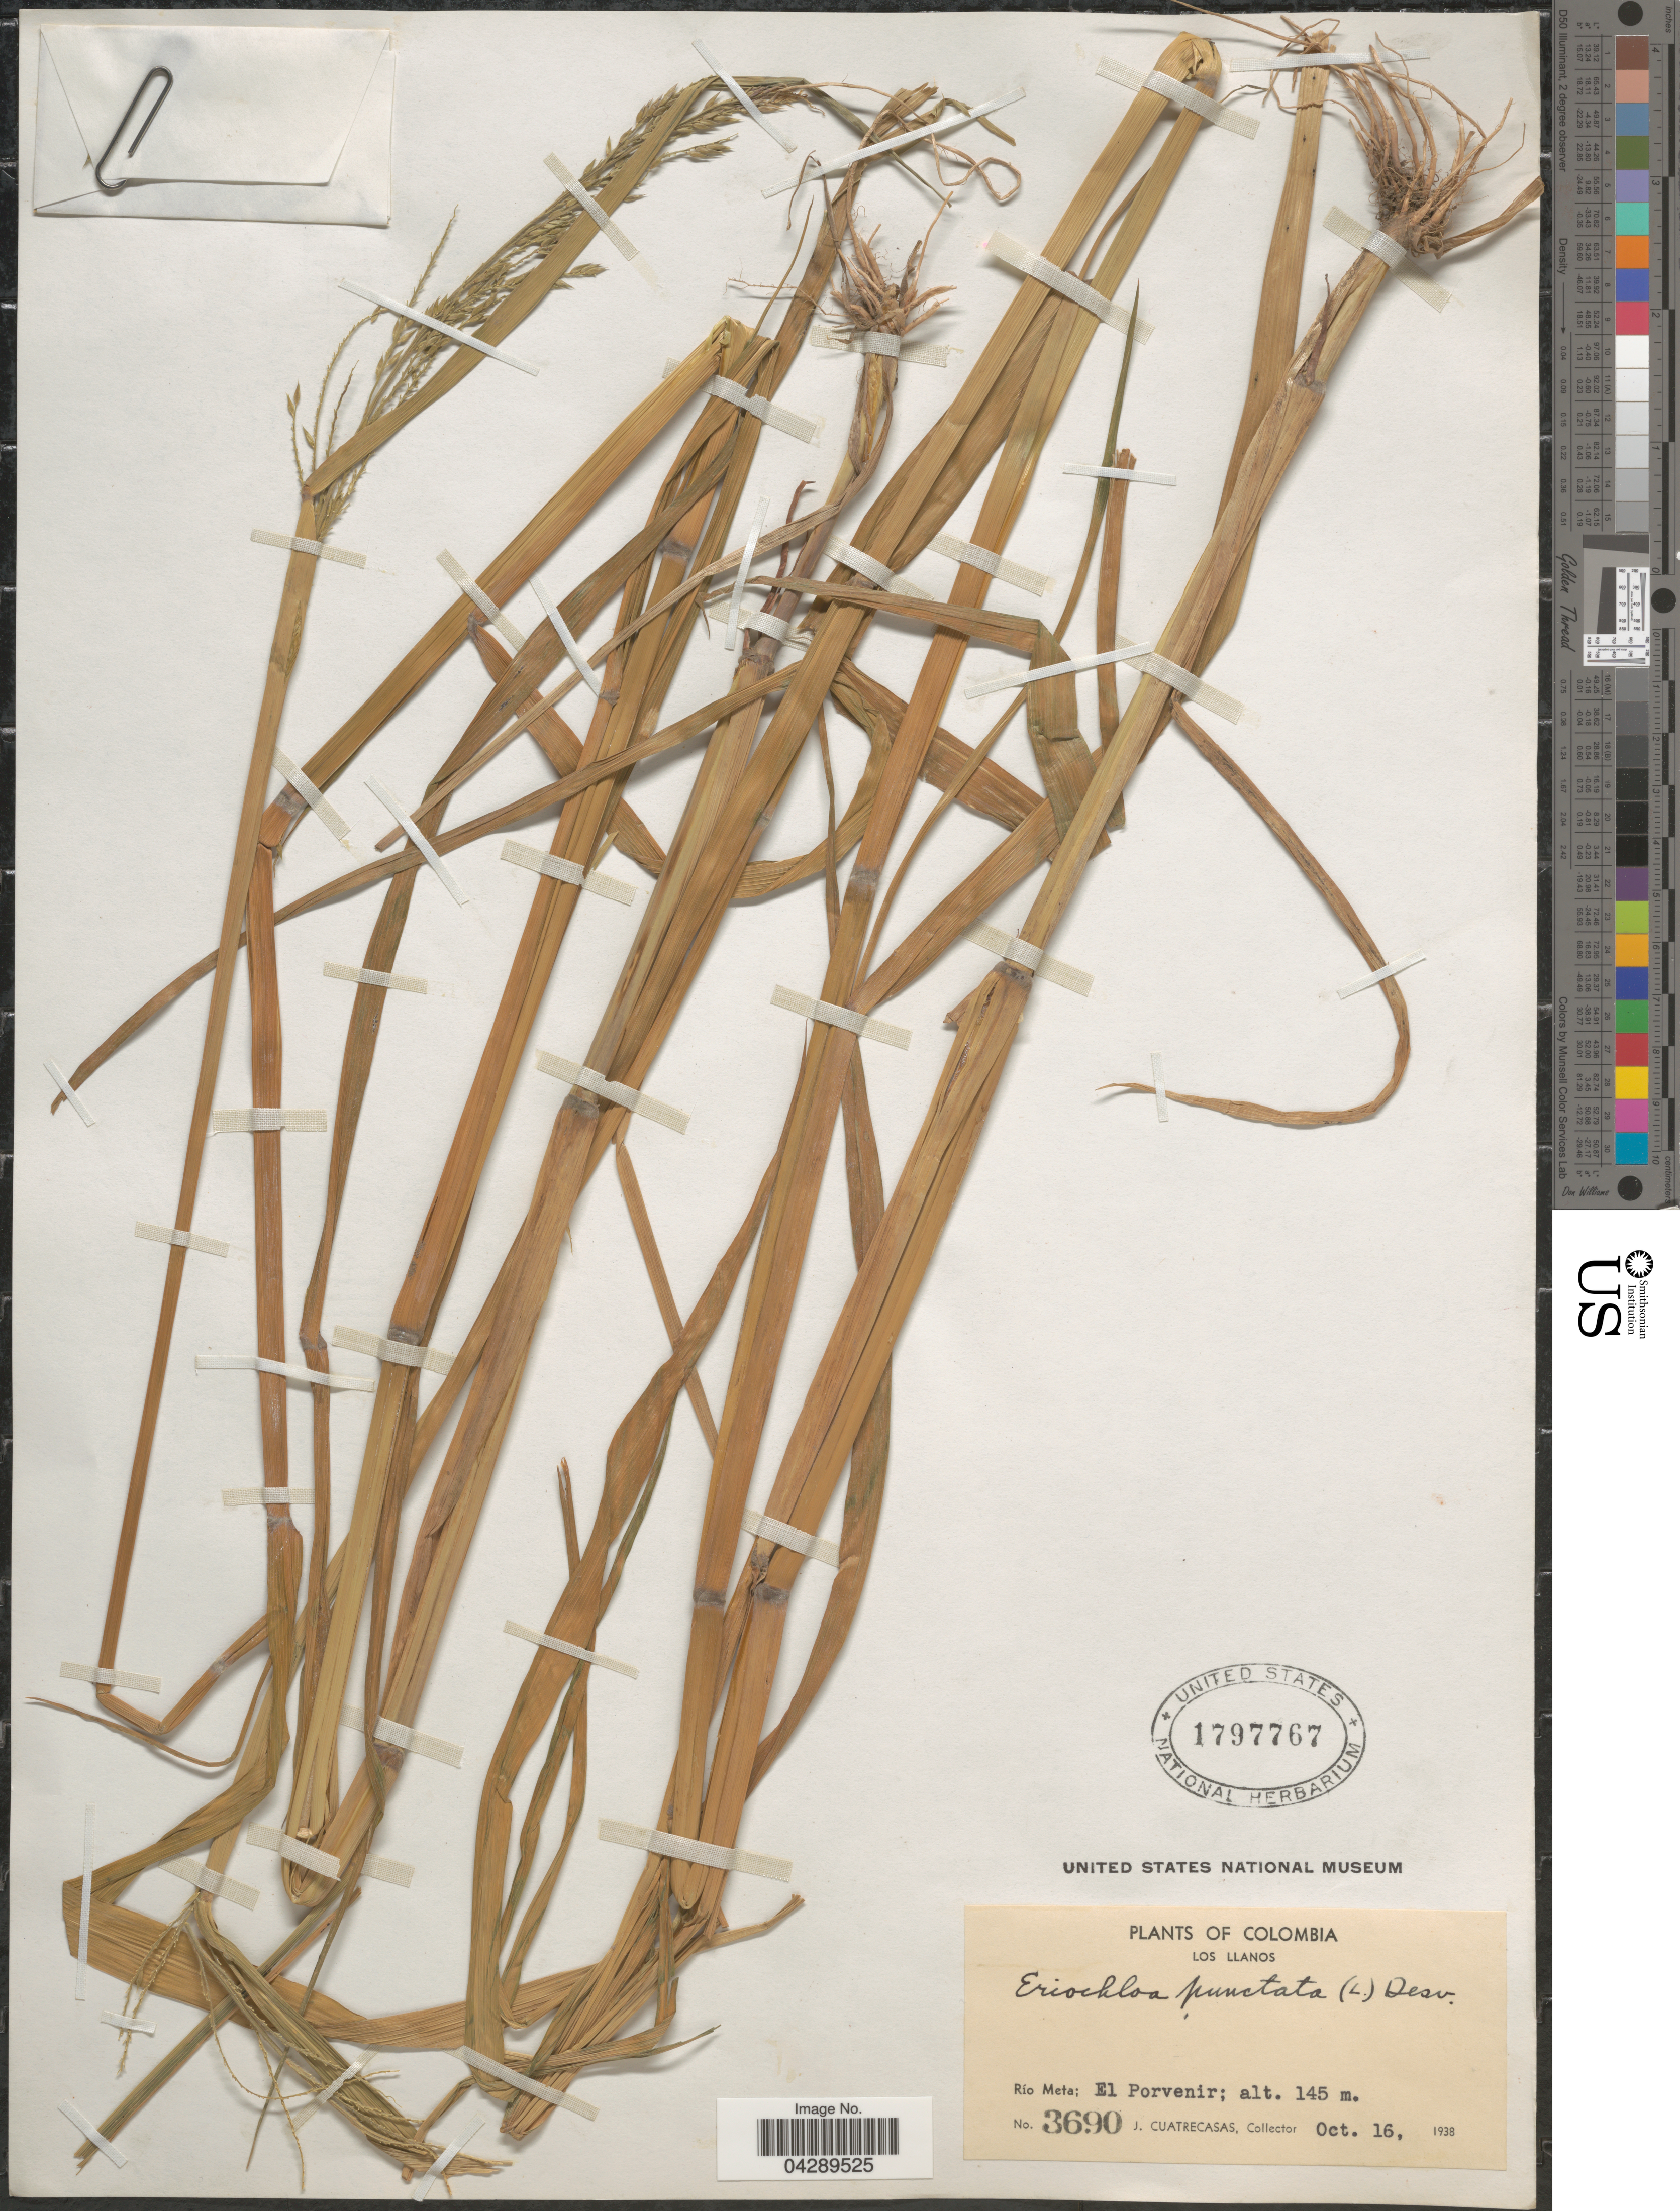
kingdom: Plantae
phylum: Tracheophyta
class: Liliopsida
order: Poales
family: Poaceae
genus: Eriochloa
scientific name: Eriochloa punctata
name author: (L.) Desv. ex Ham.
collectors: J. Cuatrecasas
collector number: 3690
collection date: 1938-10-16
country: Colombia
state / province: Meta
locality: Los Llanos. Río Meta; El Porvenir.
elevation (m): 145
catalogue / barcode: US 1797767